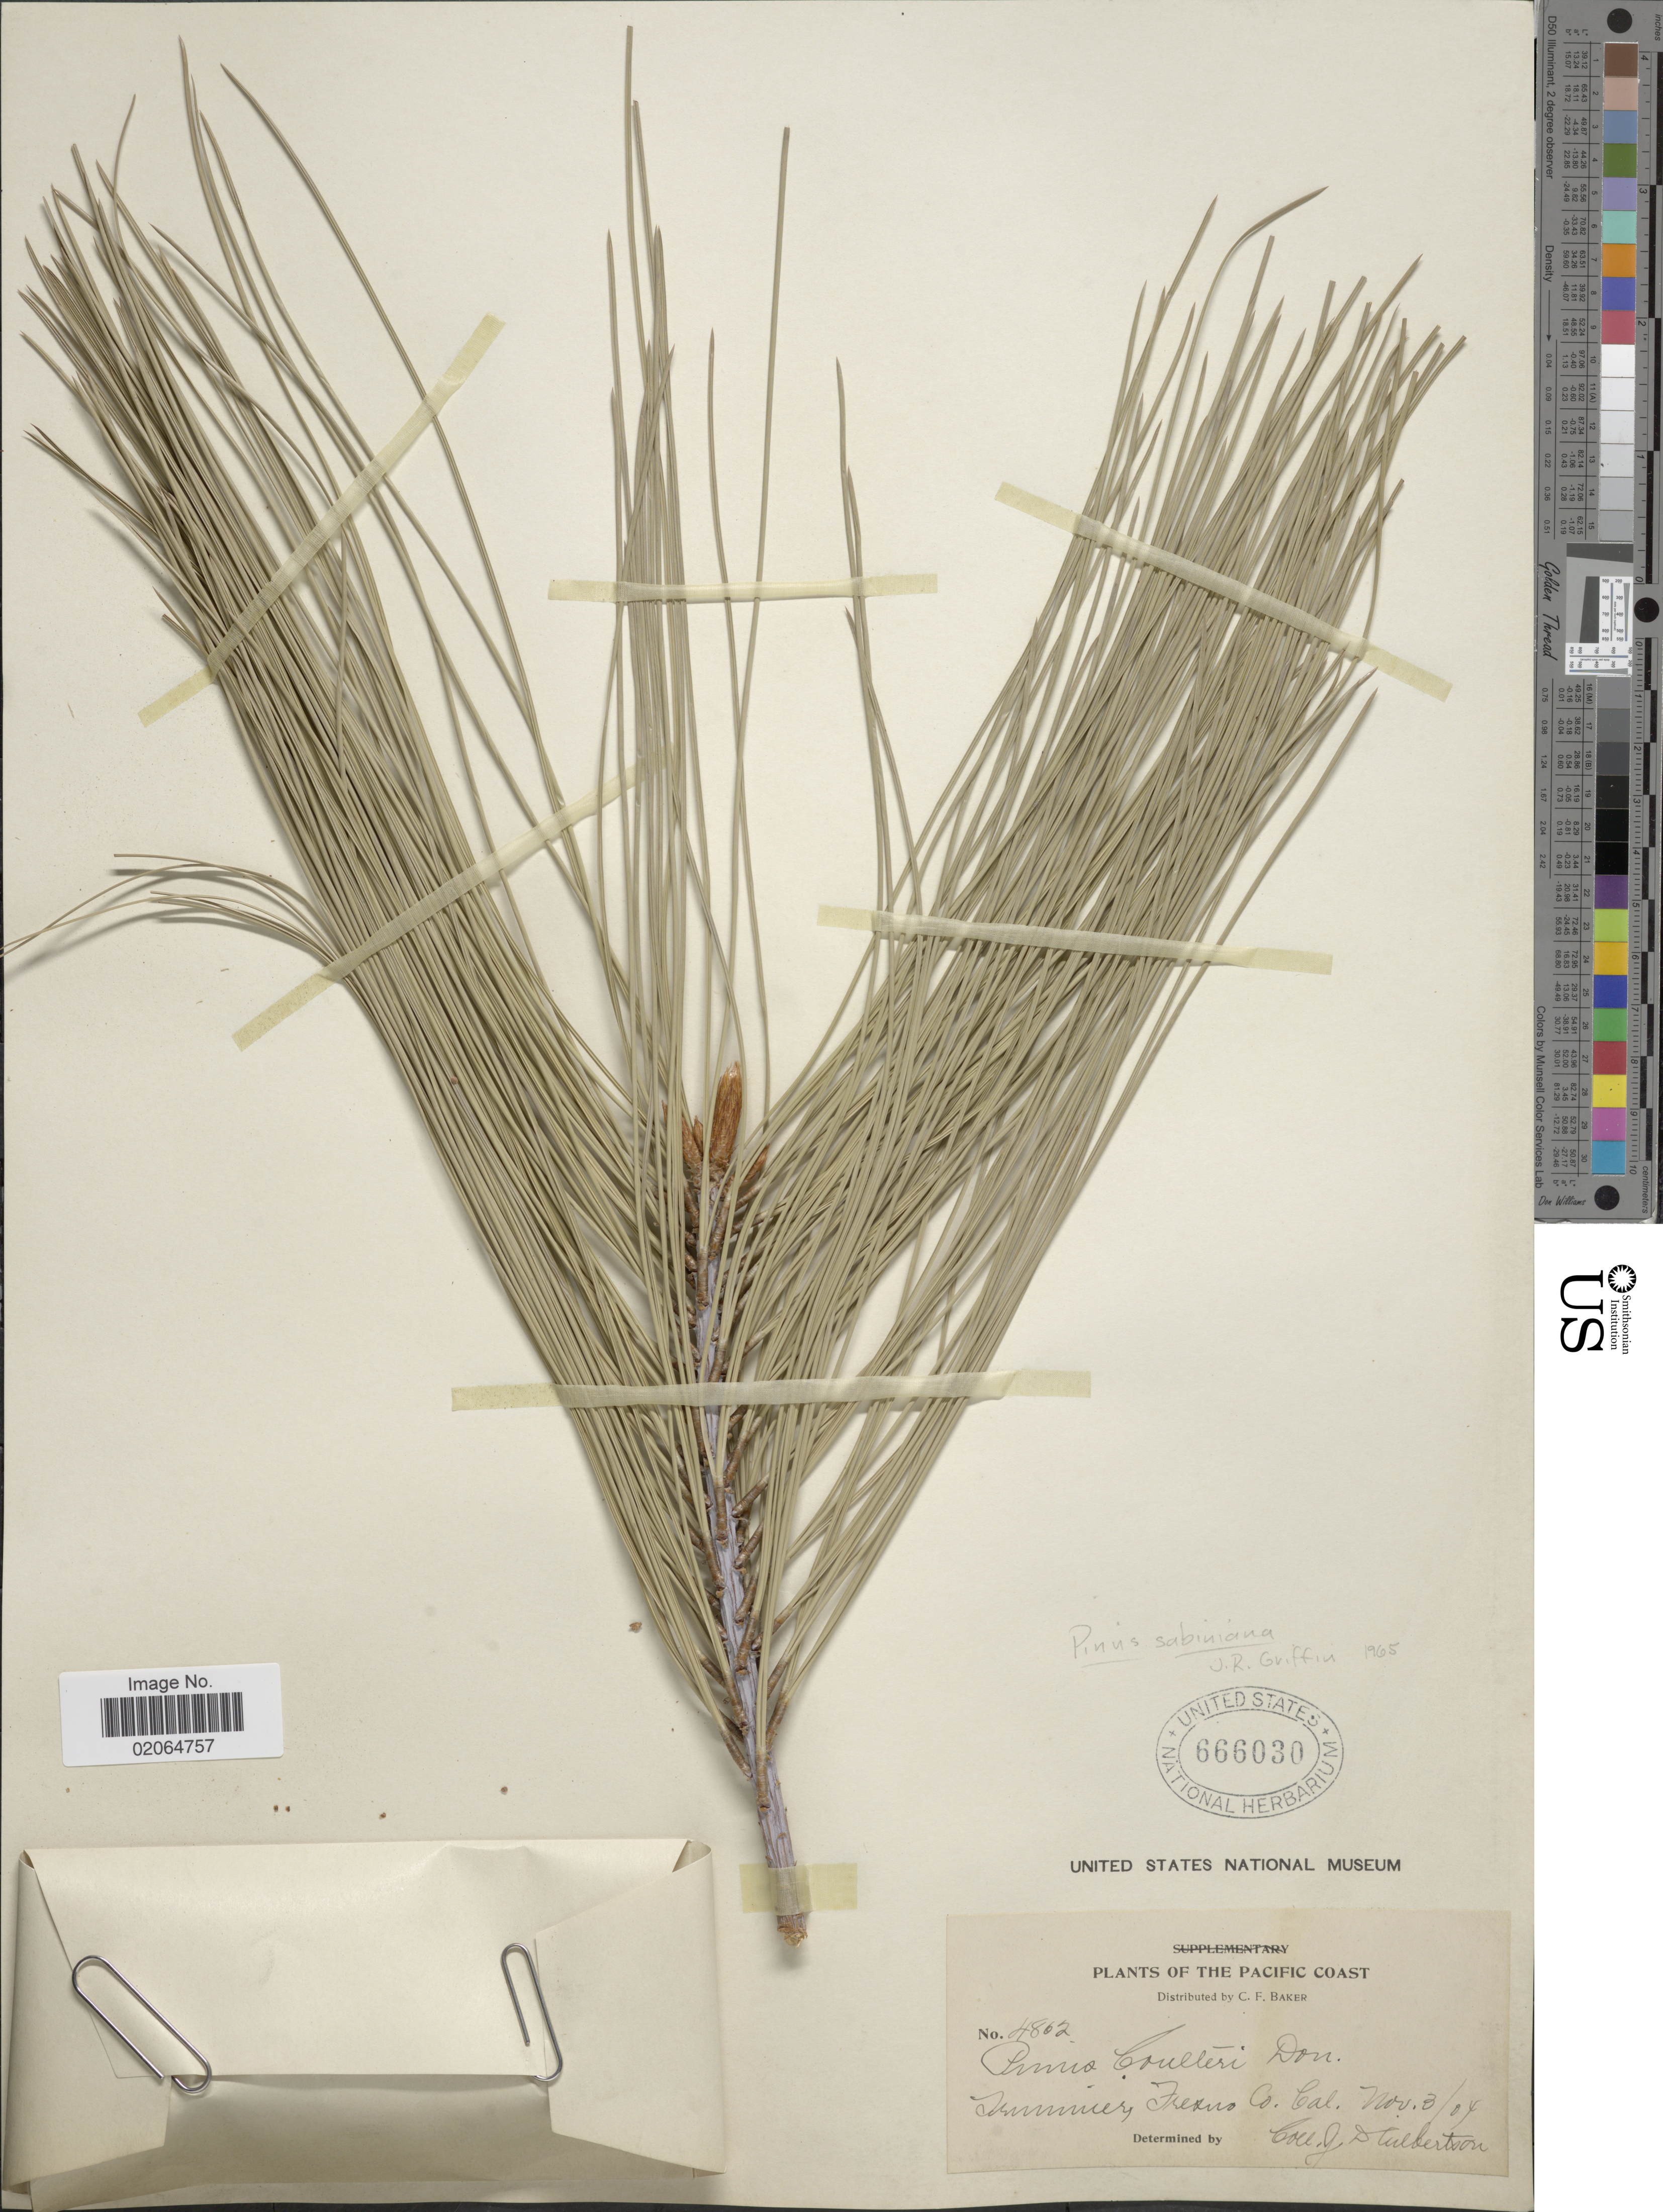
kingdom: Plantae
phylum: Tracheophyta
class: Pinopsida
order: Pinales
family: Pinaceae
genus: Pinus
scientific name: Pinus sabiniana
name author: Douglas ex D. Don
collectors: J. Culbertson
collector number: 4862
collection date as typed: Transcribed d/m/y: 3/11/4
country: United States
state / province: California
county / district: Fresno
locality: Trimmer, Fresno Co.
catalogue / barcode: US 666030